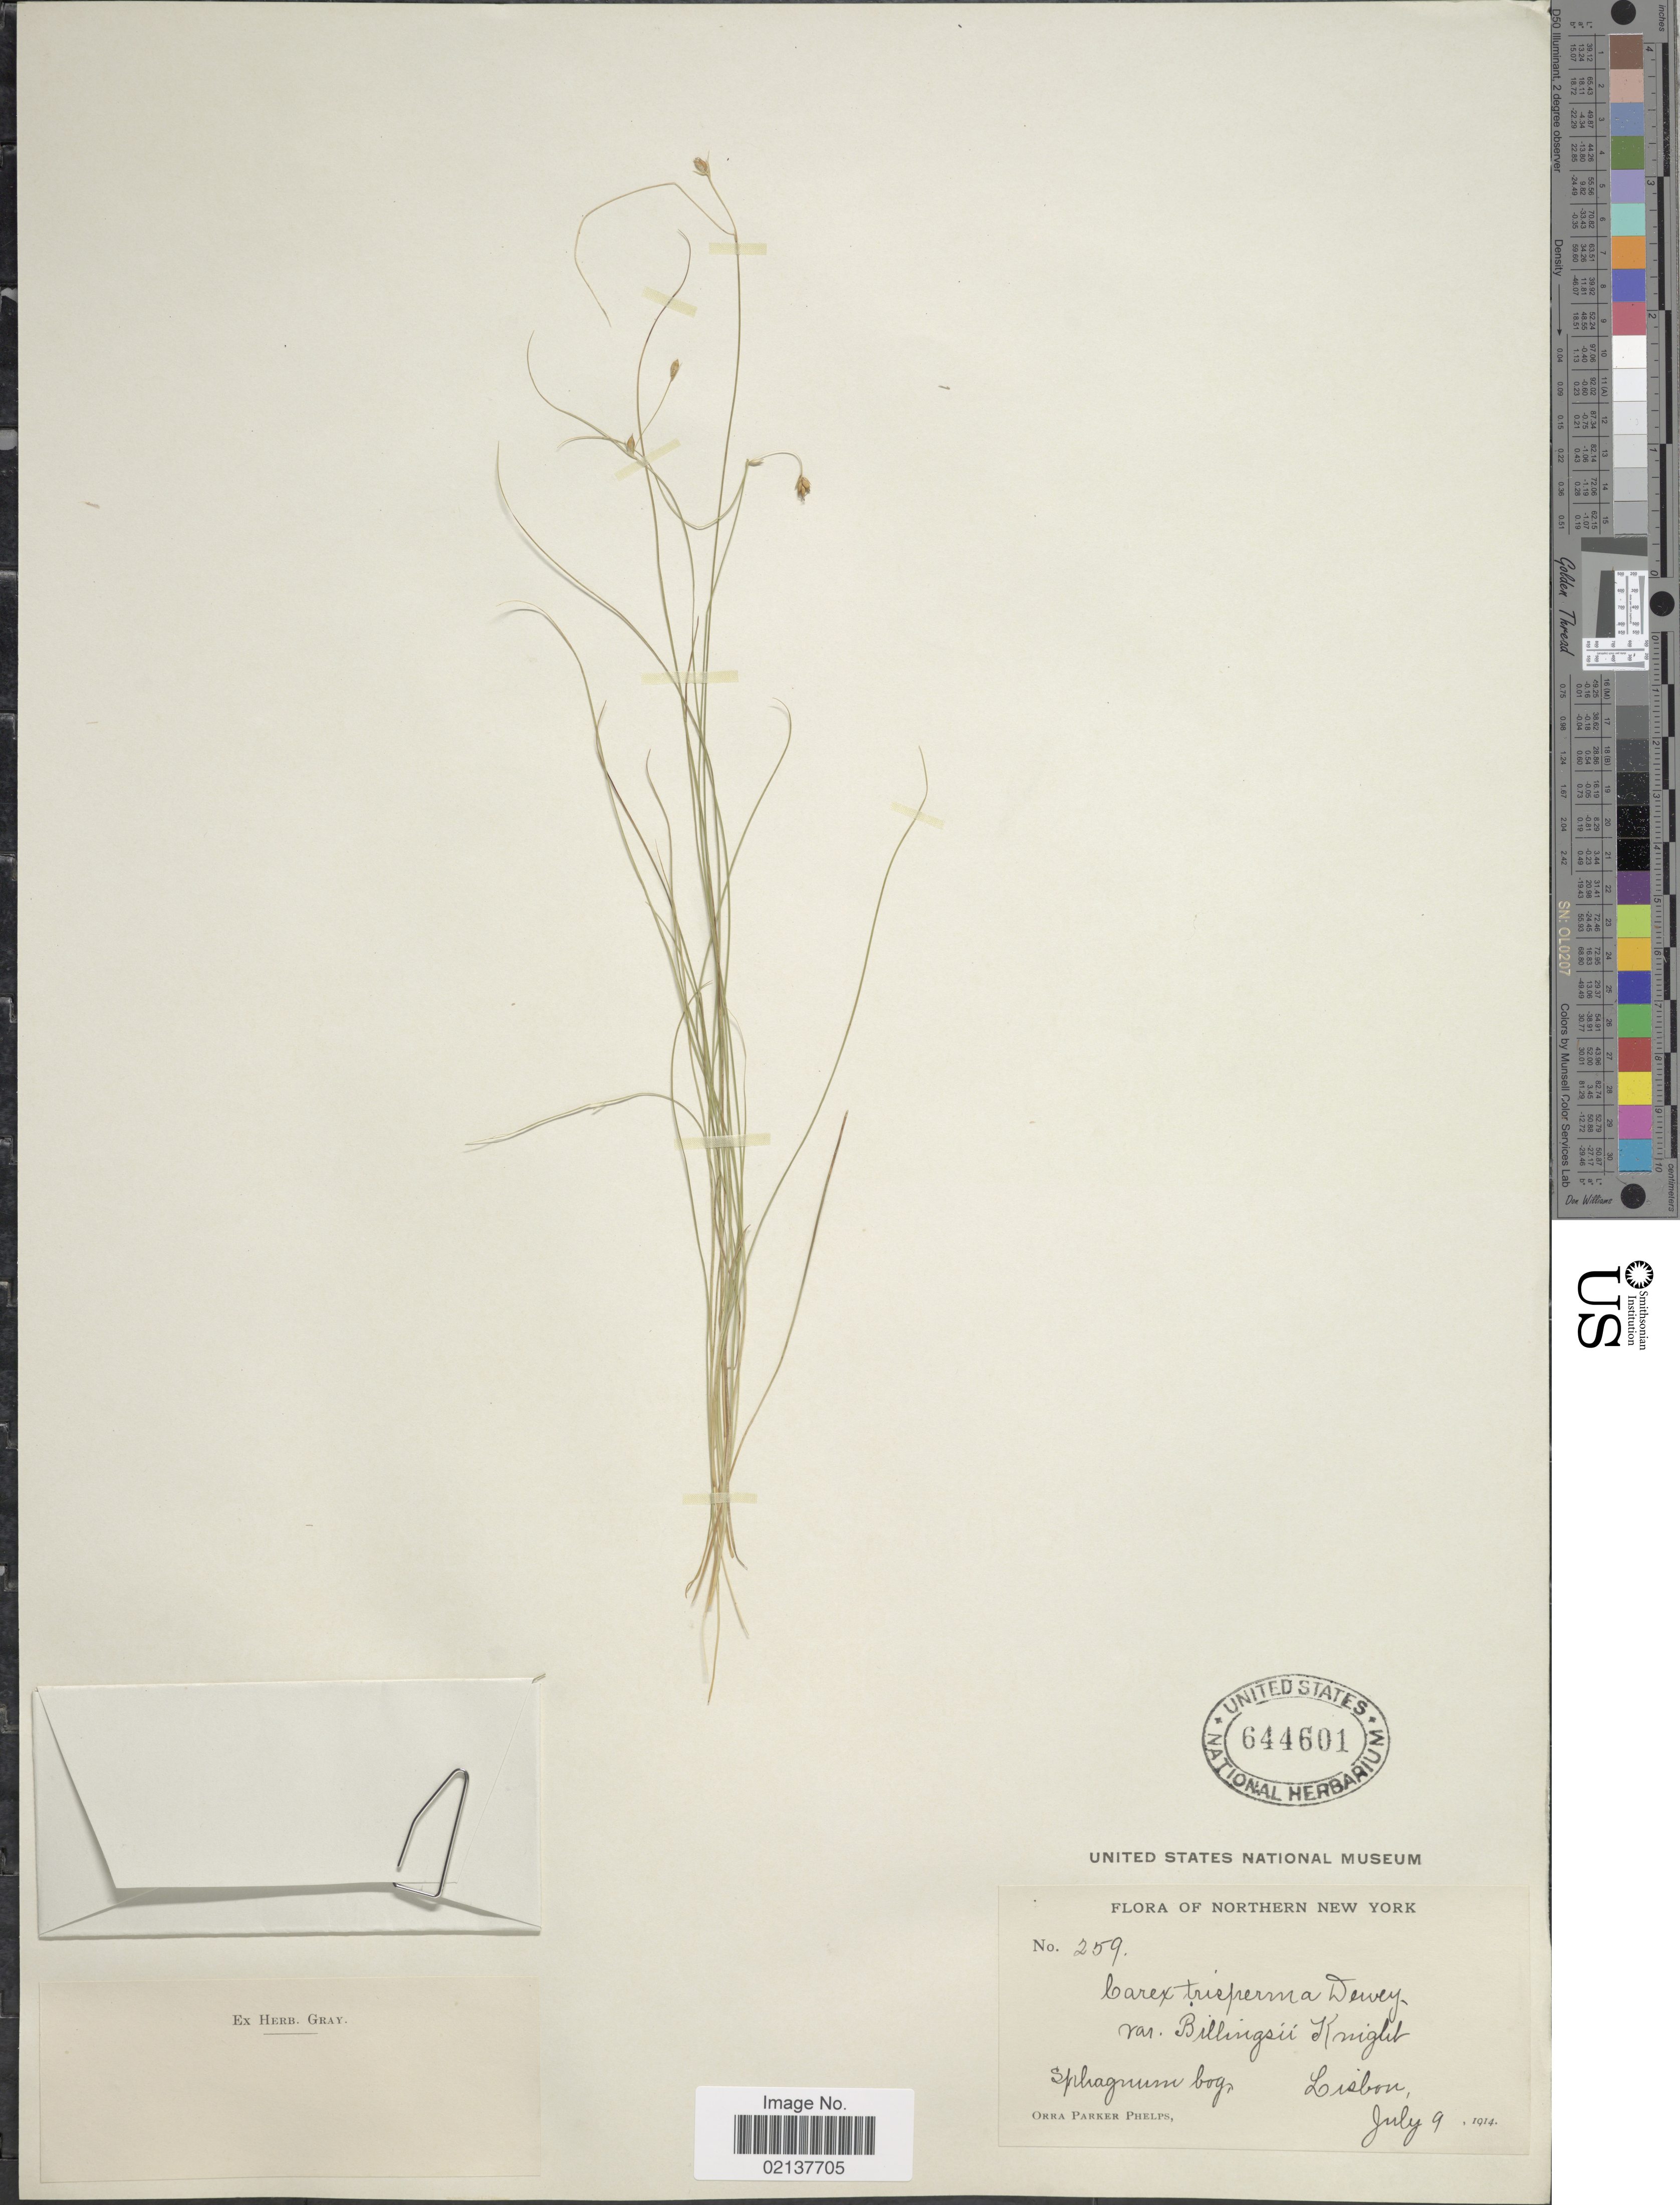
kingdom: Plantae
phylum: Tracheophyta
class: Liliopsida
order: Poales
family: Cyperaceae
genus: Carex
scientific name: Carex trisperma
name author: Dewey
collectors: O. P. Phelps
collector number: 259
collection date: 1914-07-09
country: United States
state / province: New York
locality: Northern New York, Sphagnum bog, Lisbon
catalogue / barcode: US 644601